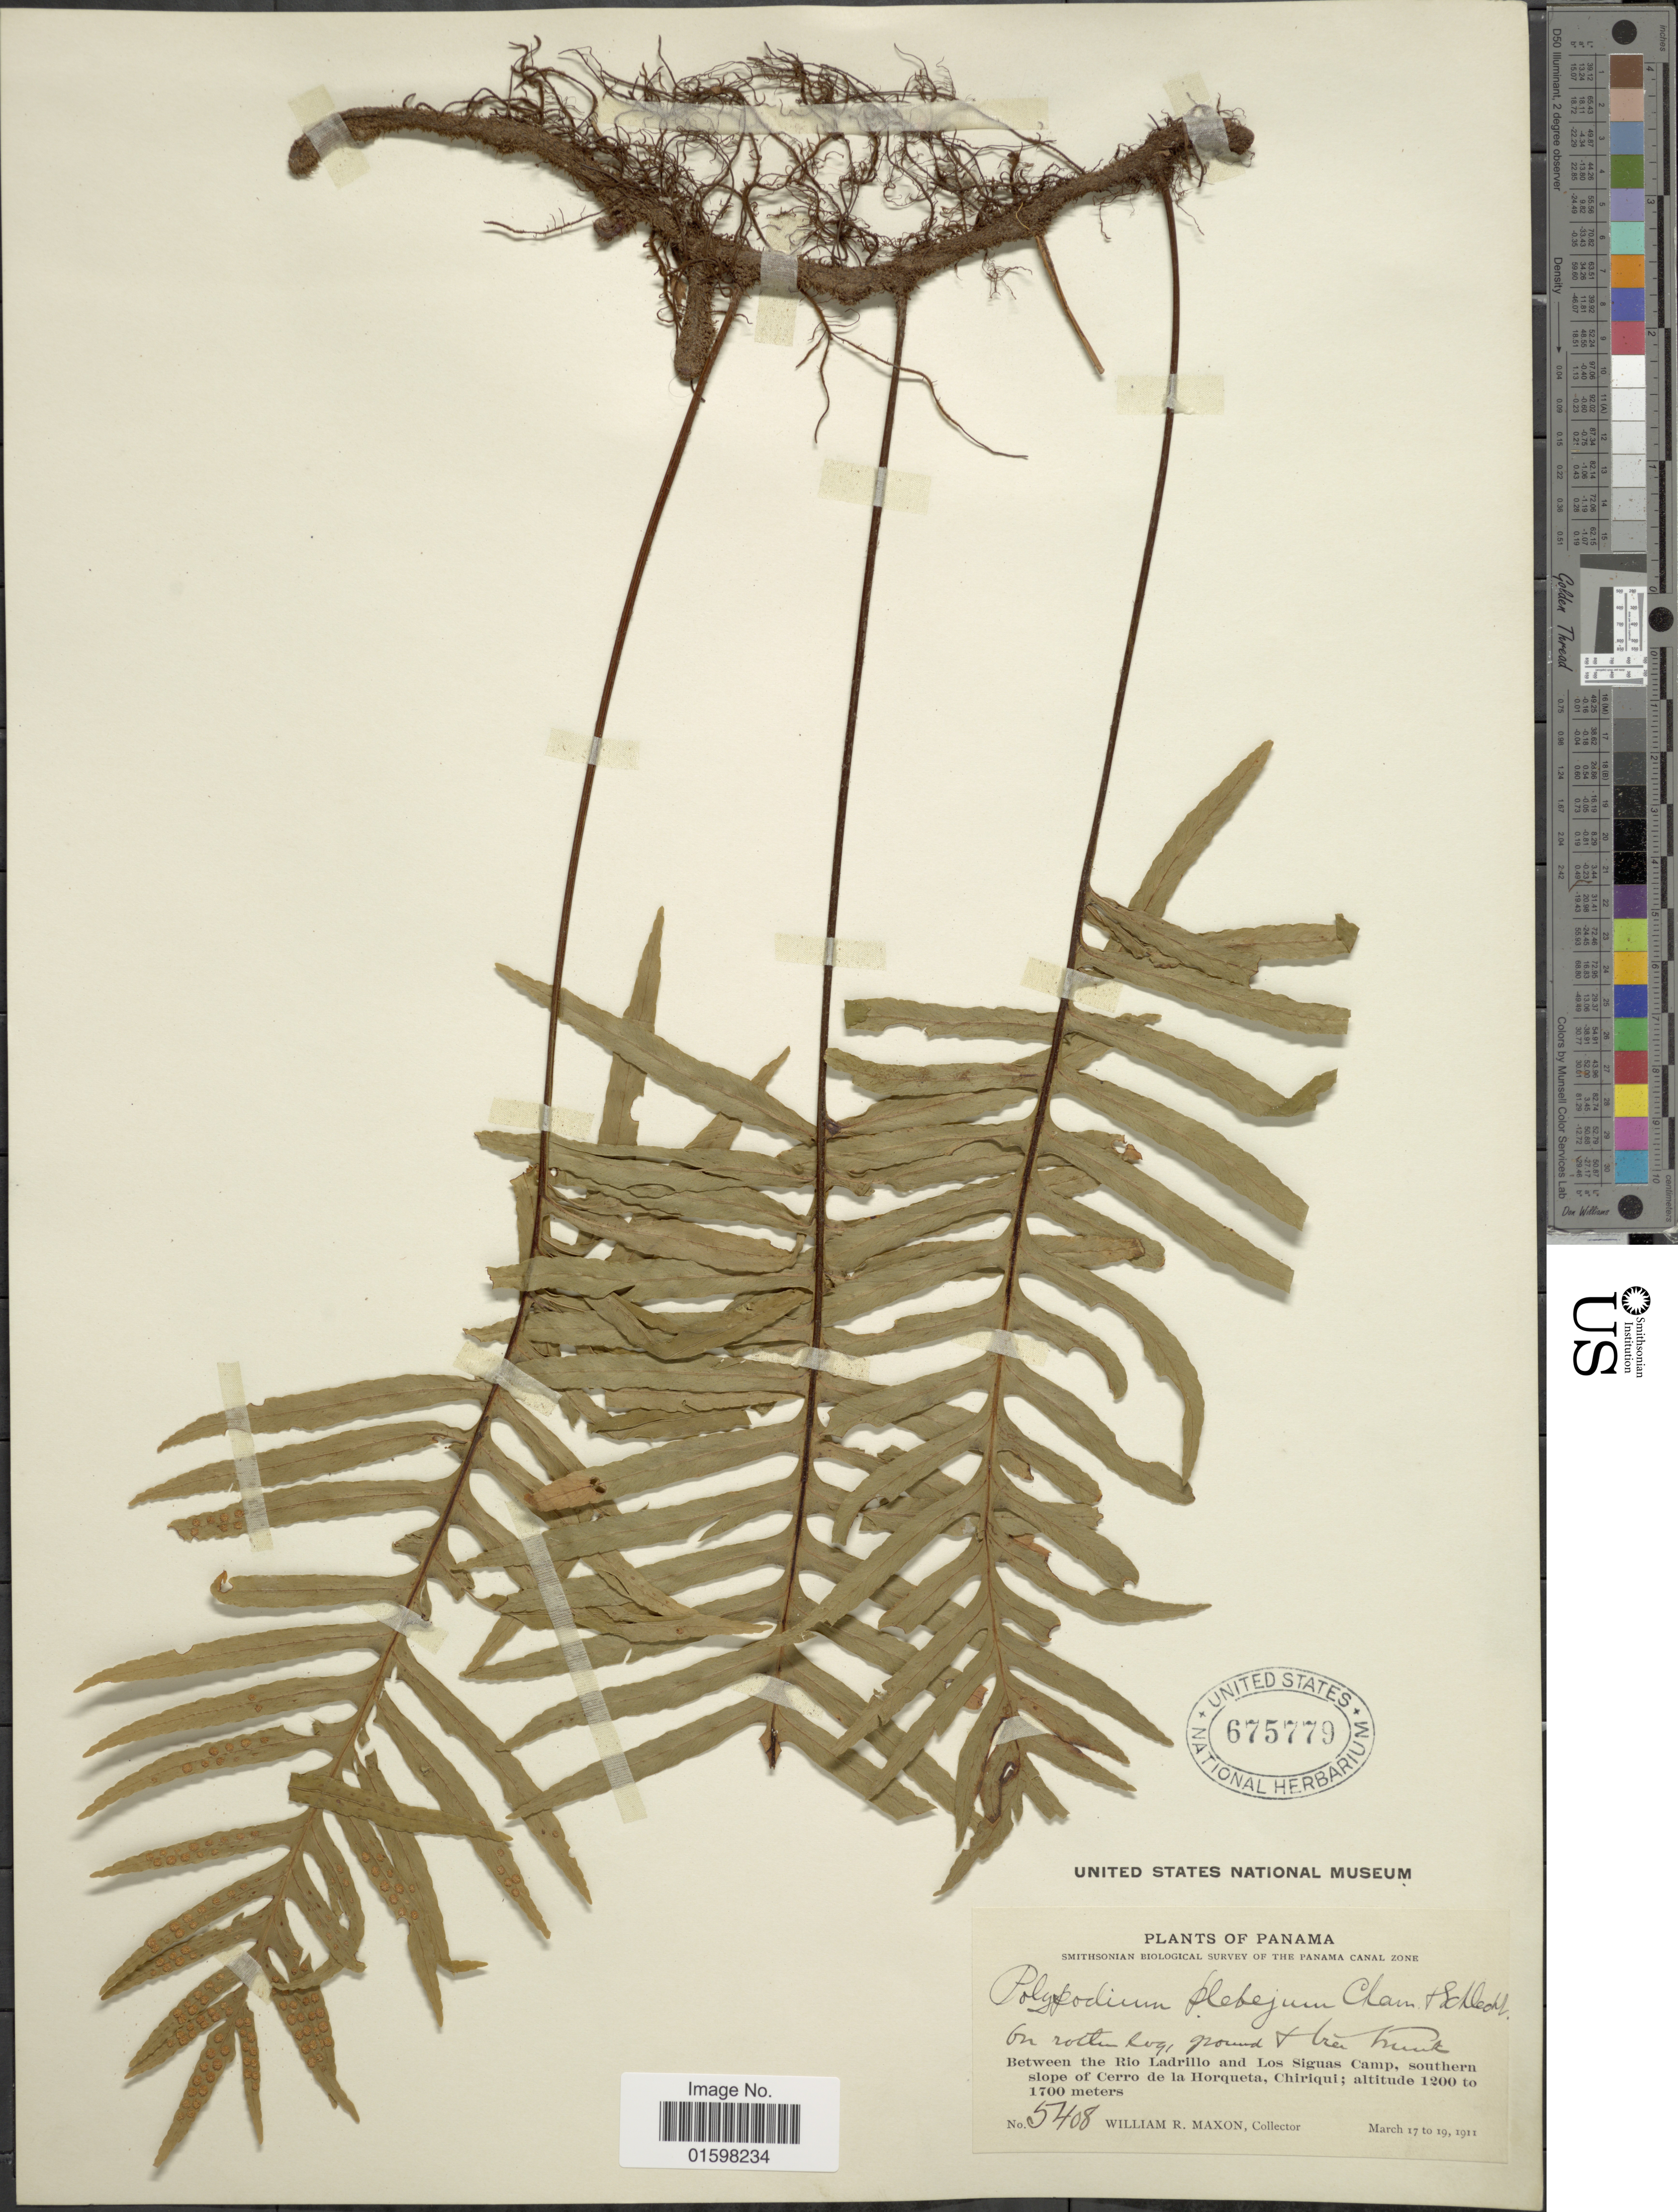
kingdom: Plantae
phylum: Tracheophyta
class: Polypodiopsida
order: Polypodiales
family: Polypodiaceae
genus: Pleopeltis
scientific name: Pleopeltis plebeia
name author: (Schltdl. ex Cham.) A.R. Sm. & Tejero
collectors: W. R. Maxon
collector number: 5408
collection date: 1911-03-17/1911-03-19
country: Panama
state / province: Chiriqui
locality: Between the Rio Ladrillo and Los Siguas Camp, southern slope of Cerro de la Horqueta, Chiriqui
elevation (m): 1200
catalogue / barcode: US 675779